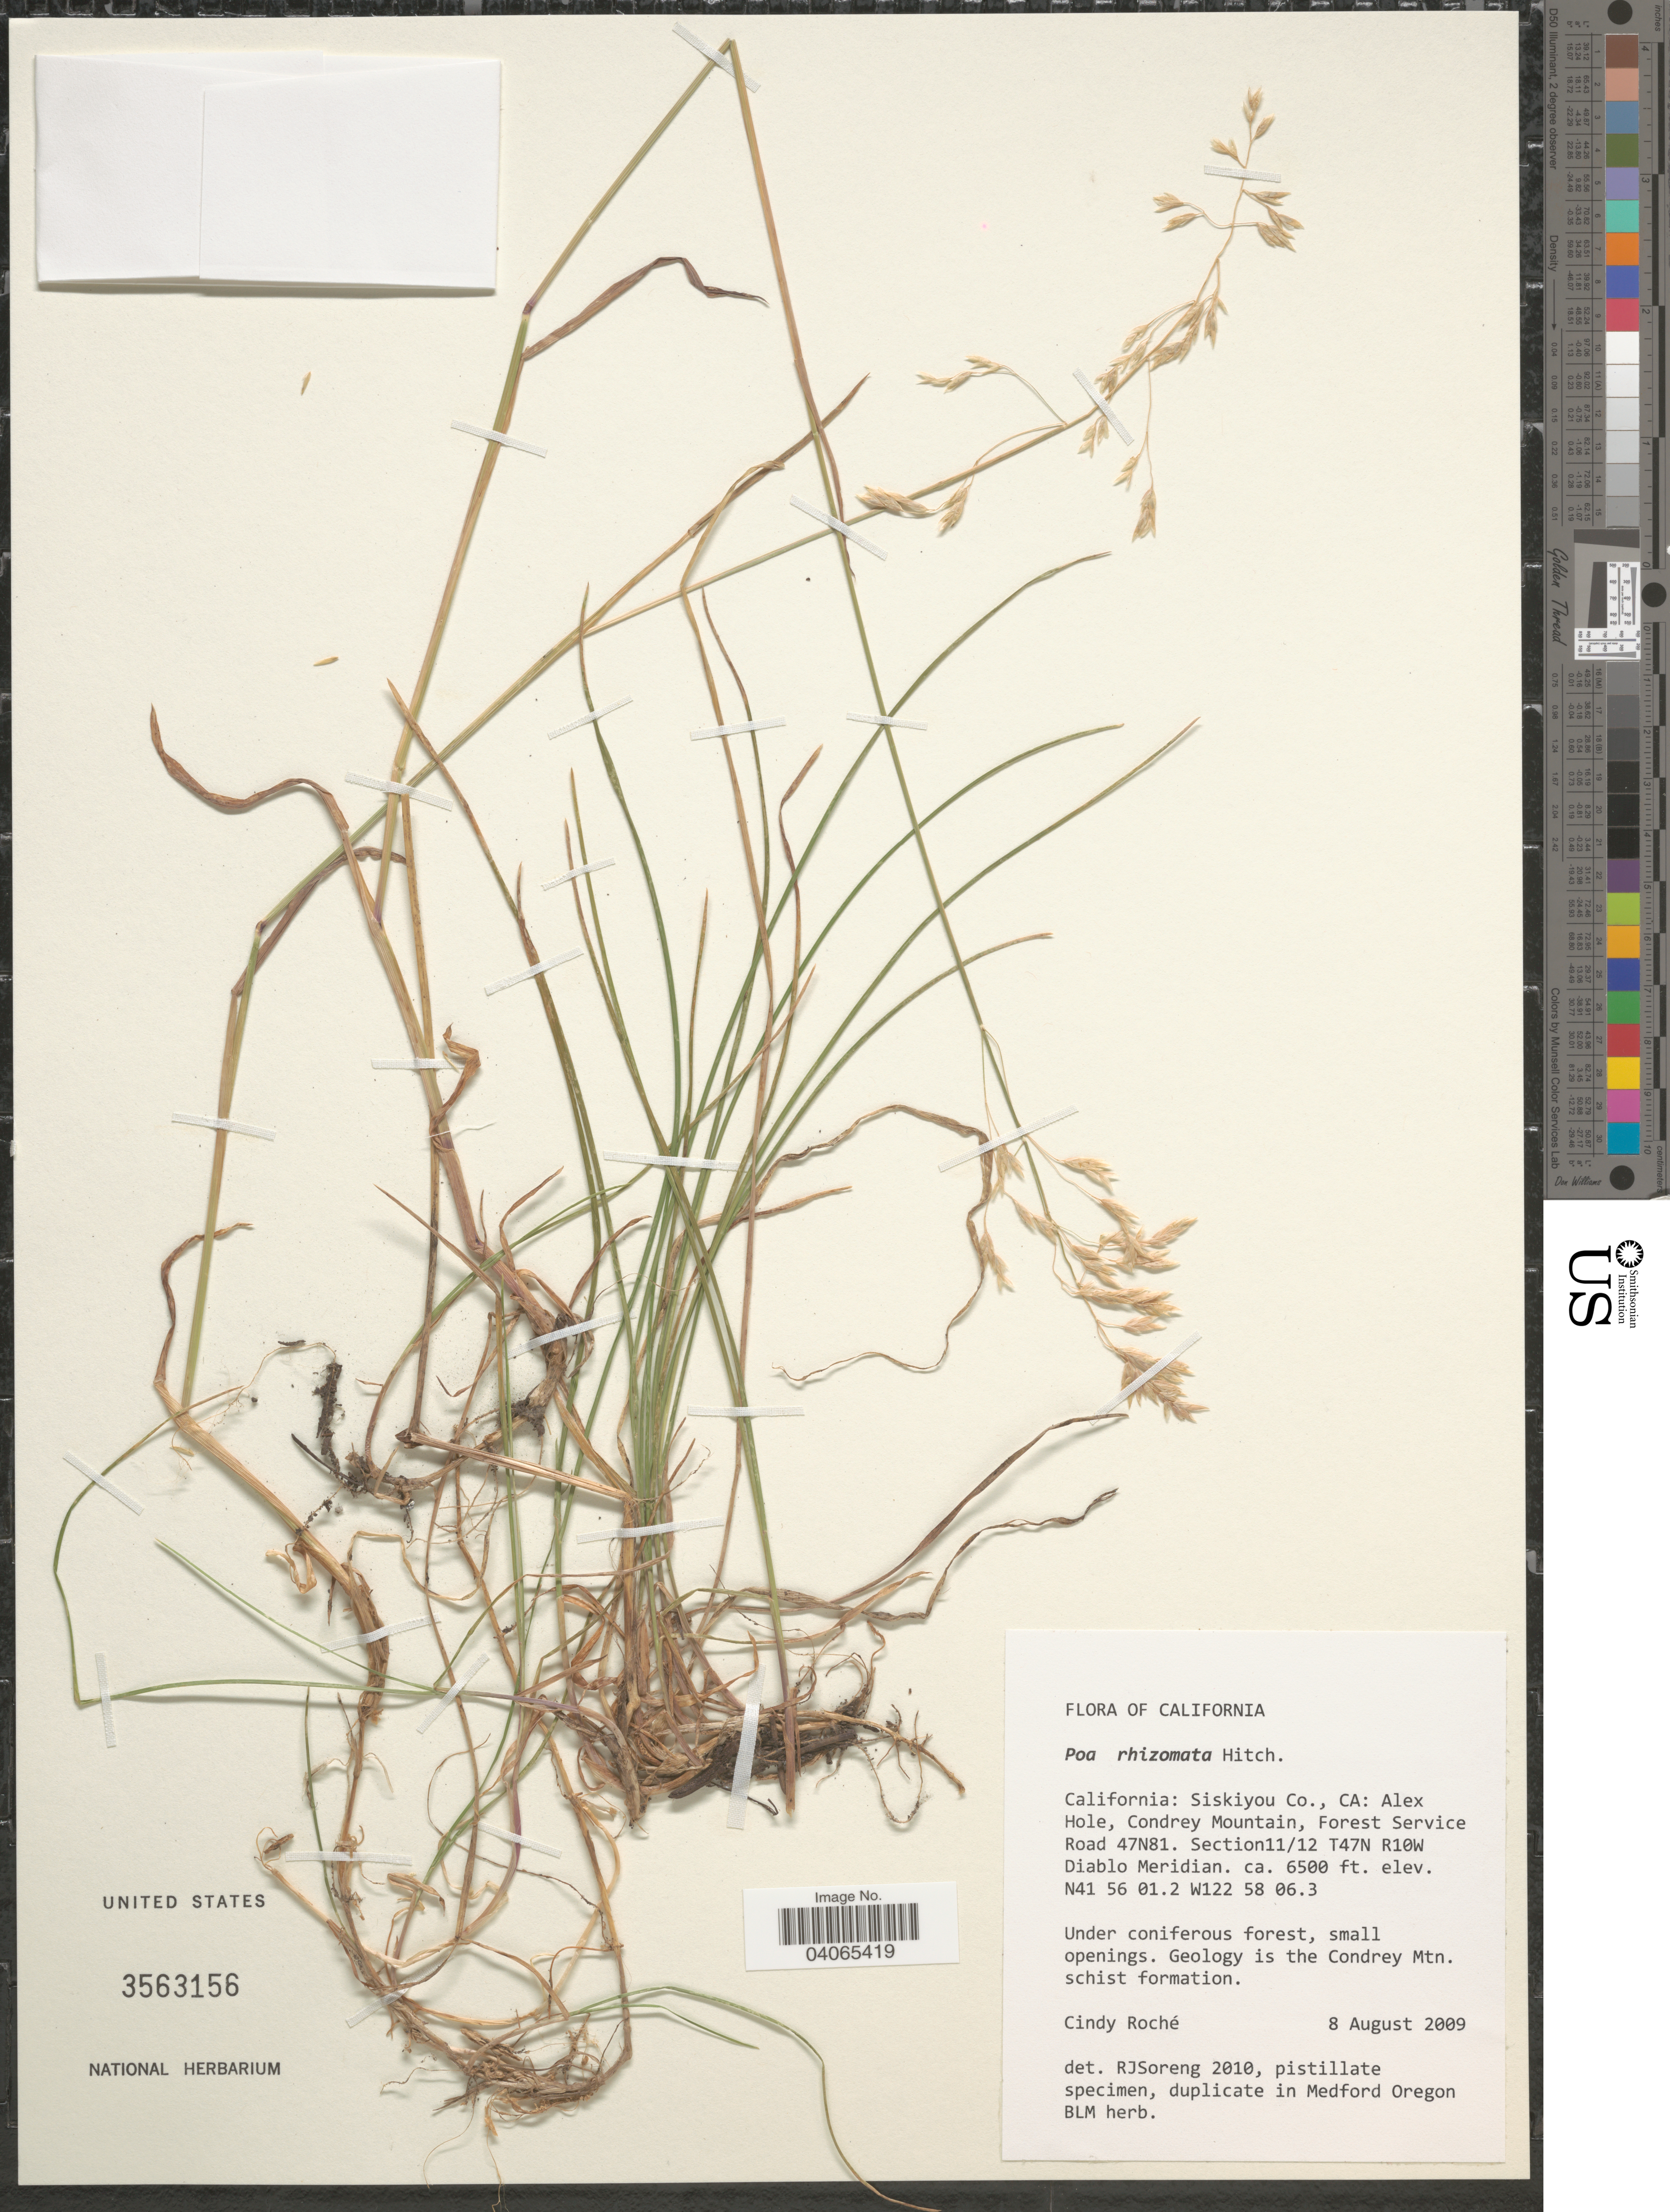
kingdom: Plantae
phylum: Tracheophyta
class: Liliopsida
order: Poales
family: Poaceae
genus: Poa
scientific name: Poa rhizomata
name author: Hitchc.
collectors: C. Roché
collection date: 2009-08-08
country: United States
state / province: California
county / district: Siskiyou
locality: Siskiyou Co., CA: Alex Hole, Condrey Mountain, Forest Service Road 47N81. Section11/12 T47N R10W Diablo Meridian. Geology is the Condrey Mtn. schist formation.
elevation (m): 1981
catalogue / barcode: US 3563156